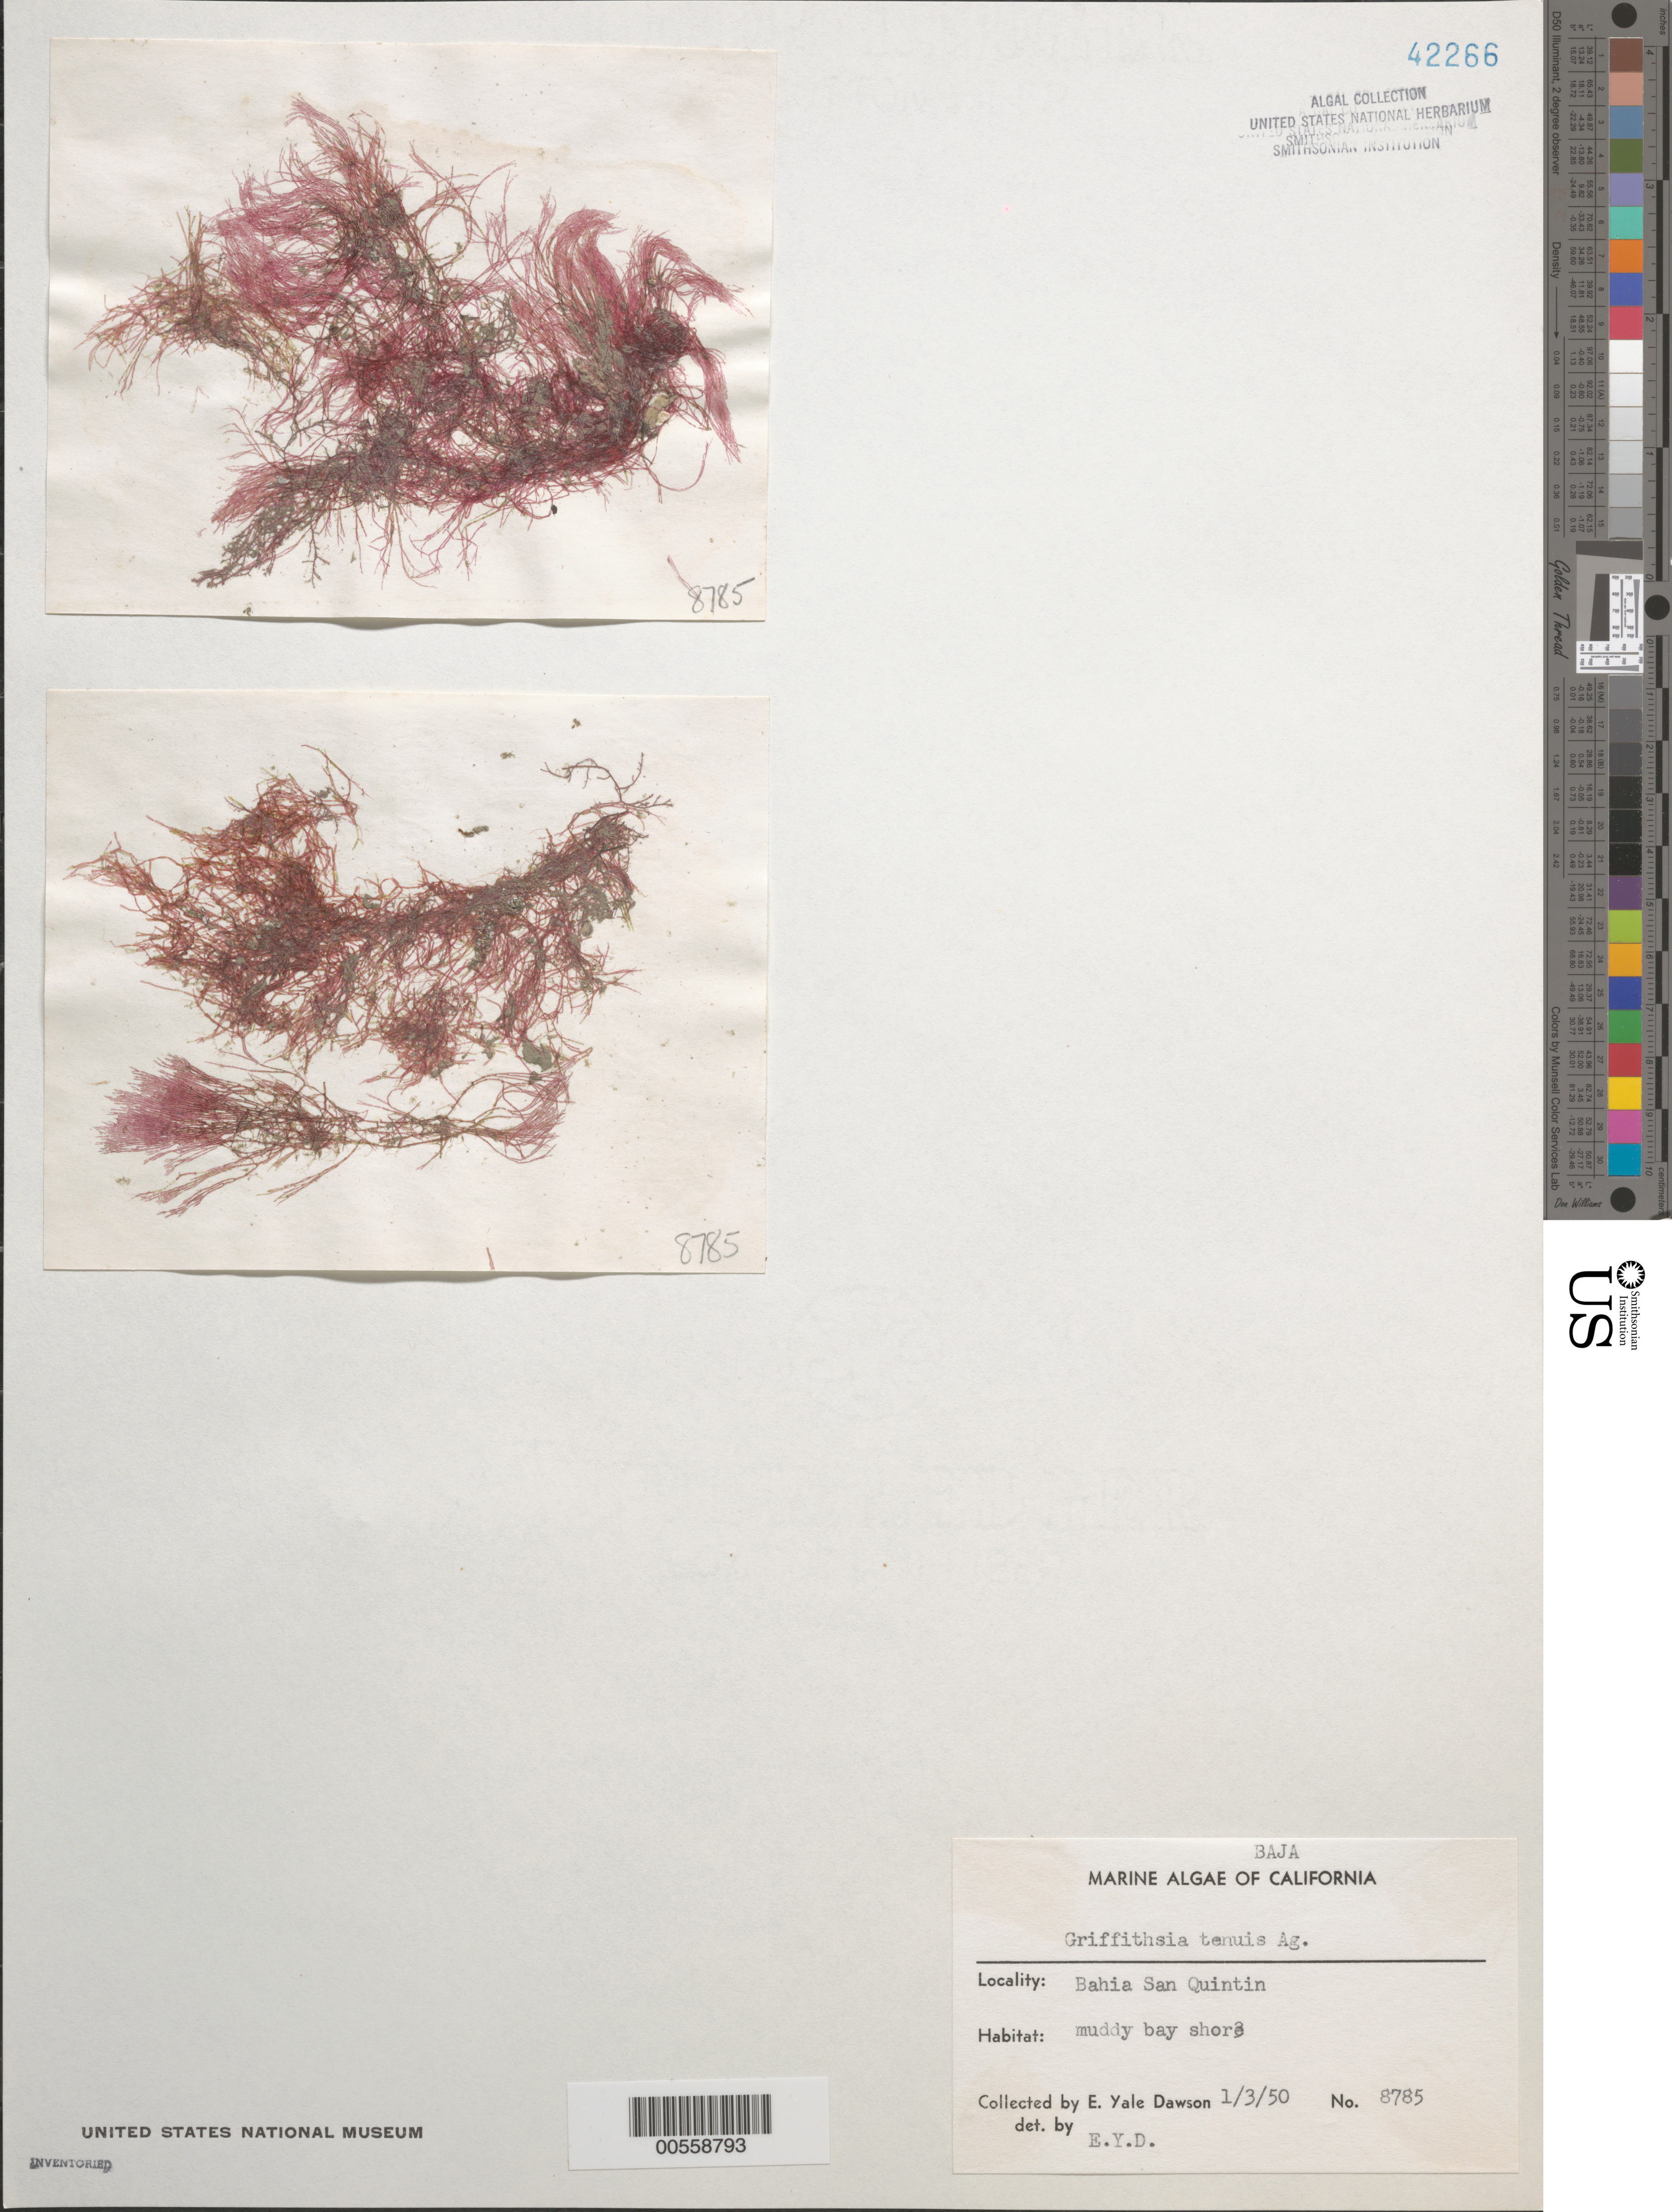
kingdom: Plantae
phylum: Rhodophyta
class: Florideophyceae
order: Ceramiales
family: Wrangeliaceae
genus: Anotrichium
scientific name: Anotrichium tenue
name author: (C. Agardh) Nägeli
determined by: Algae name updating Project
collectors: E. Y. Dawson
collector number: EYD 8785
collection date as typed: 03 Jan 1950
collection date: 1950-01-03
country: Mexico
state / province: Baja California Norte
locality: Bahia San Quintin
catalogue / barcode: US 42266